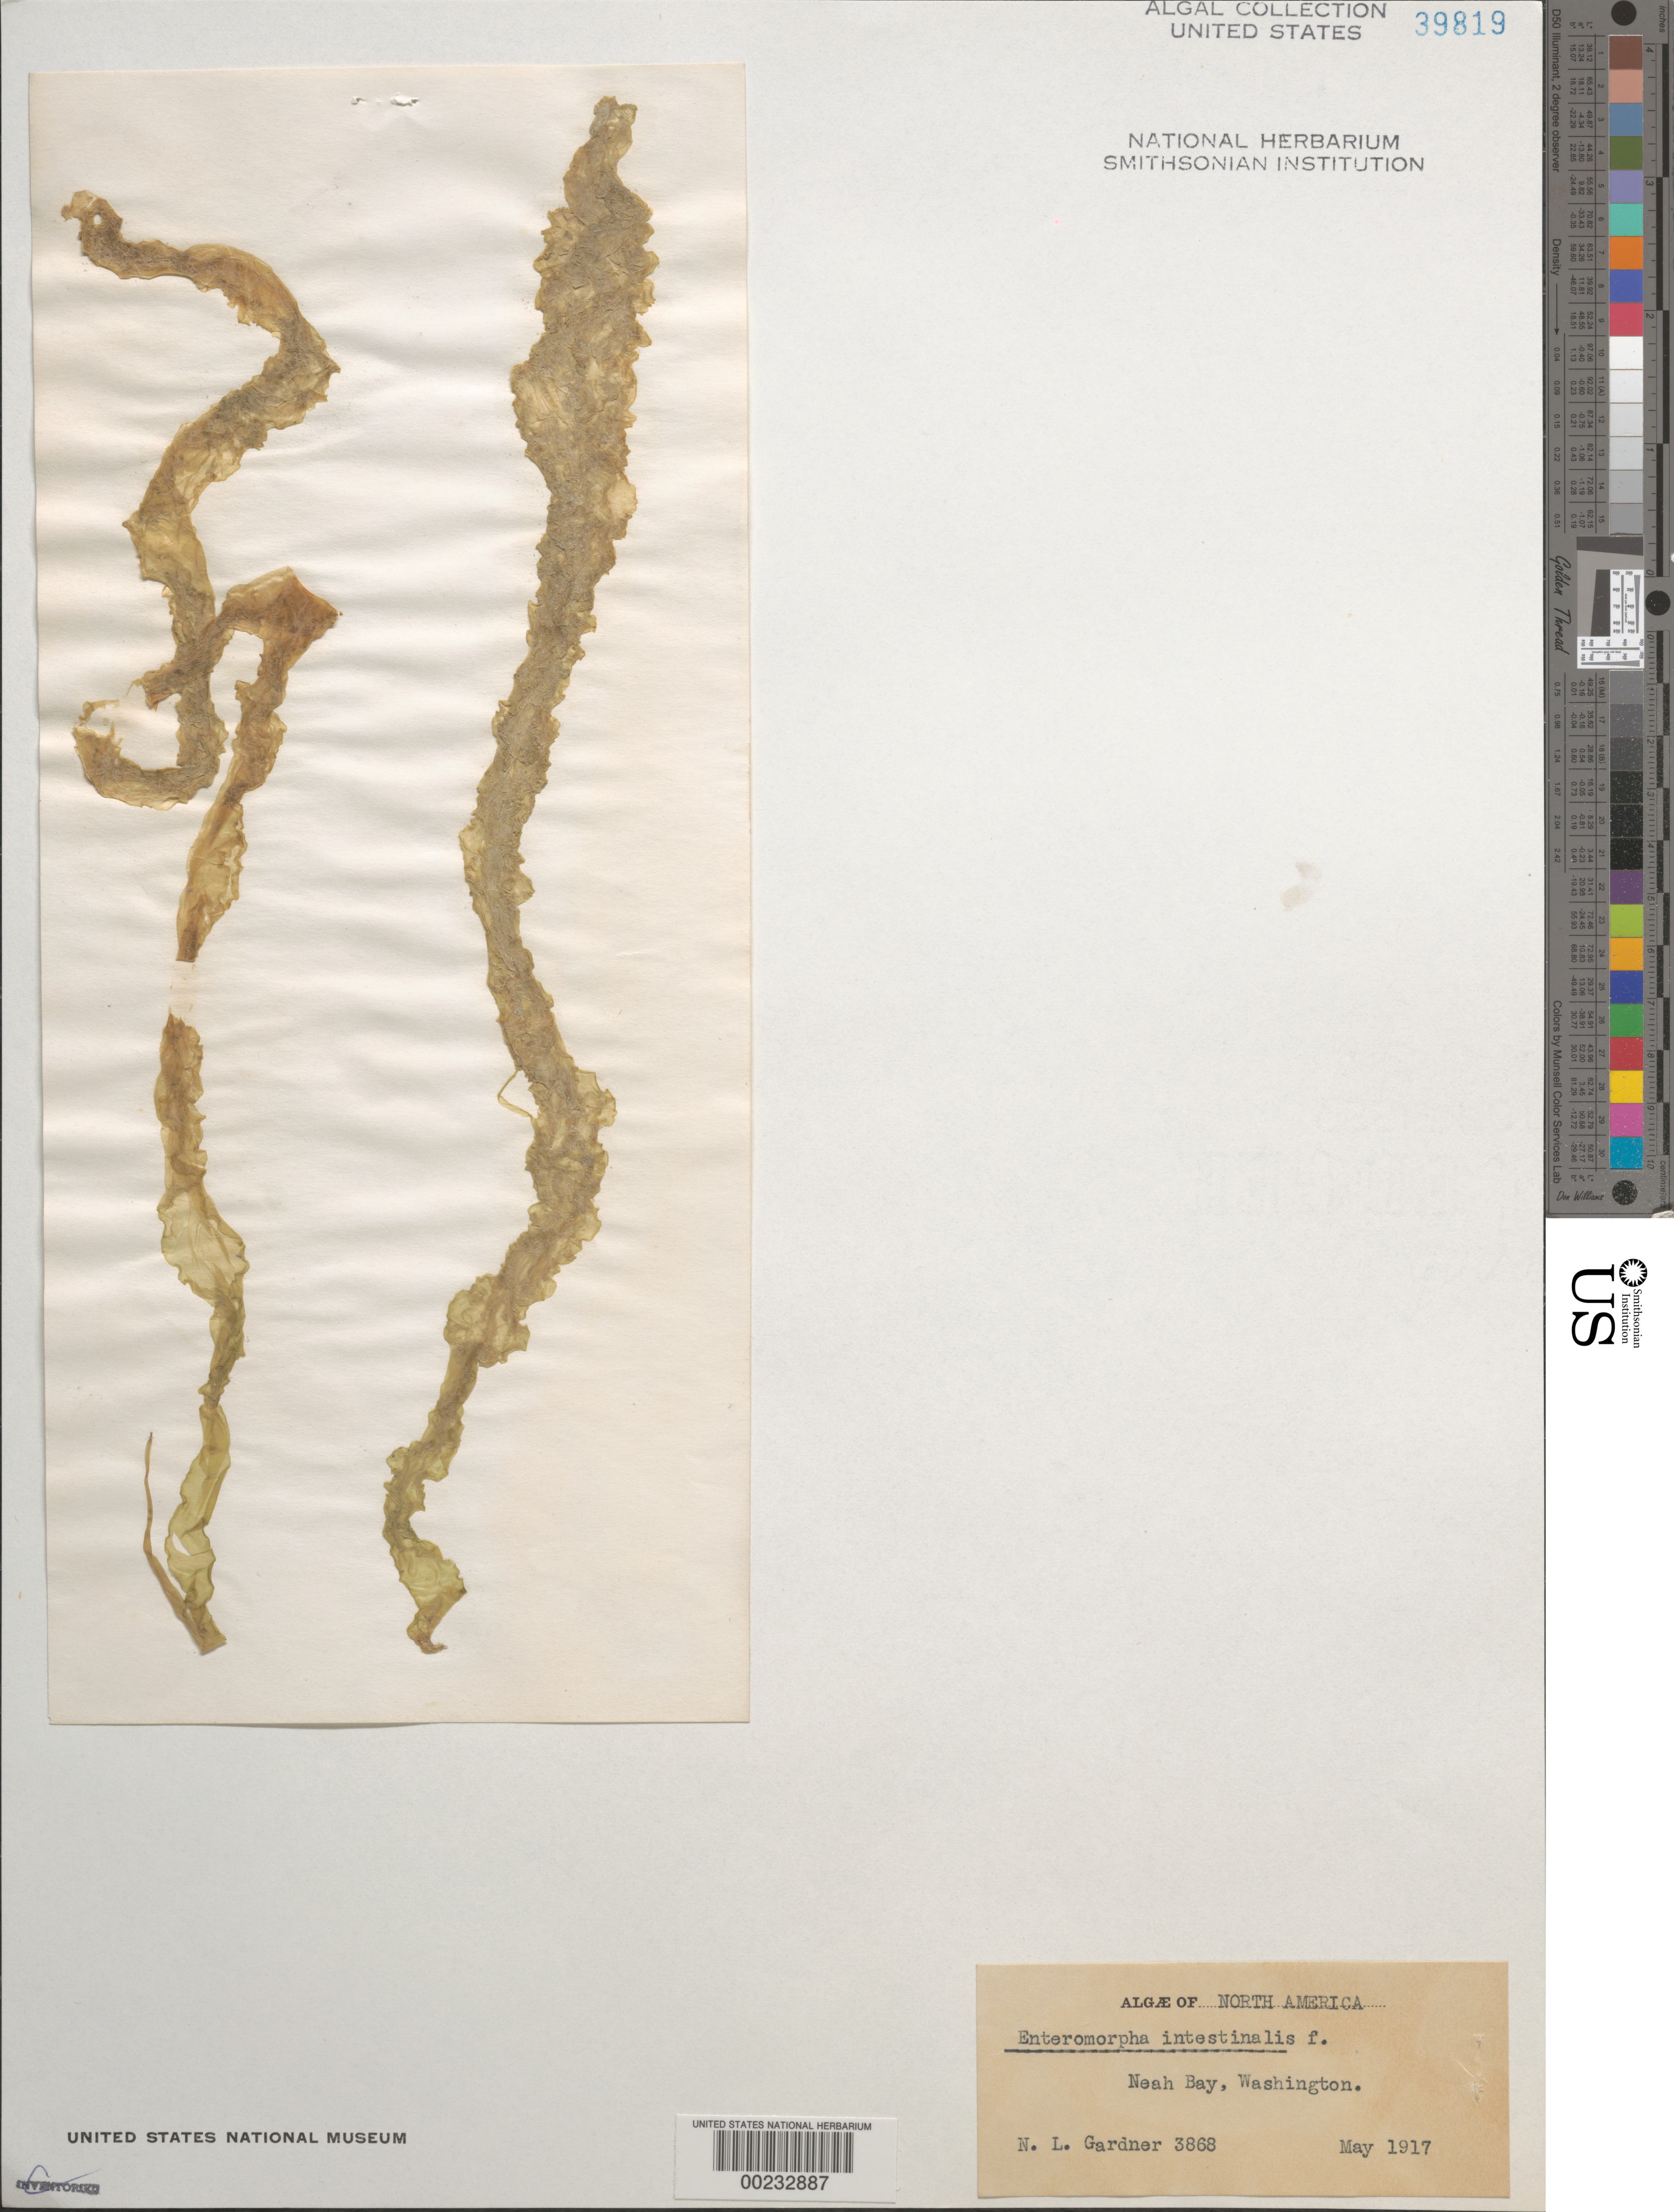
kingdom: Plantae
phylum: Chlorophyta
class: Ulvophyceae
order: Ulvales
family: Ulvaceae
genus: Ulva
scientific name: Ulva intestinalis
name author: L.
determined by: Algae name updating Project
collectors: N. Gardner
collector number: NLG 3868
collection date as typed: May 1917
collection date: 1917-05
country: United States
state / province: Washington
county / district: Clallam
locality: Neah Bay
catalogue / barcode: US 39819